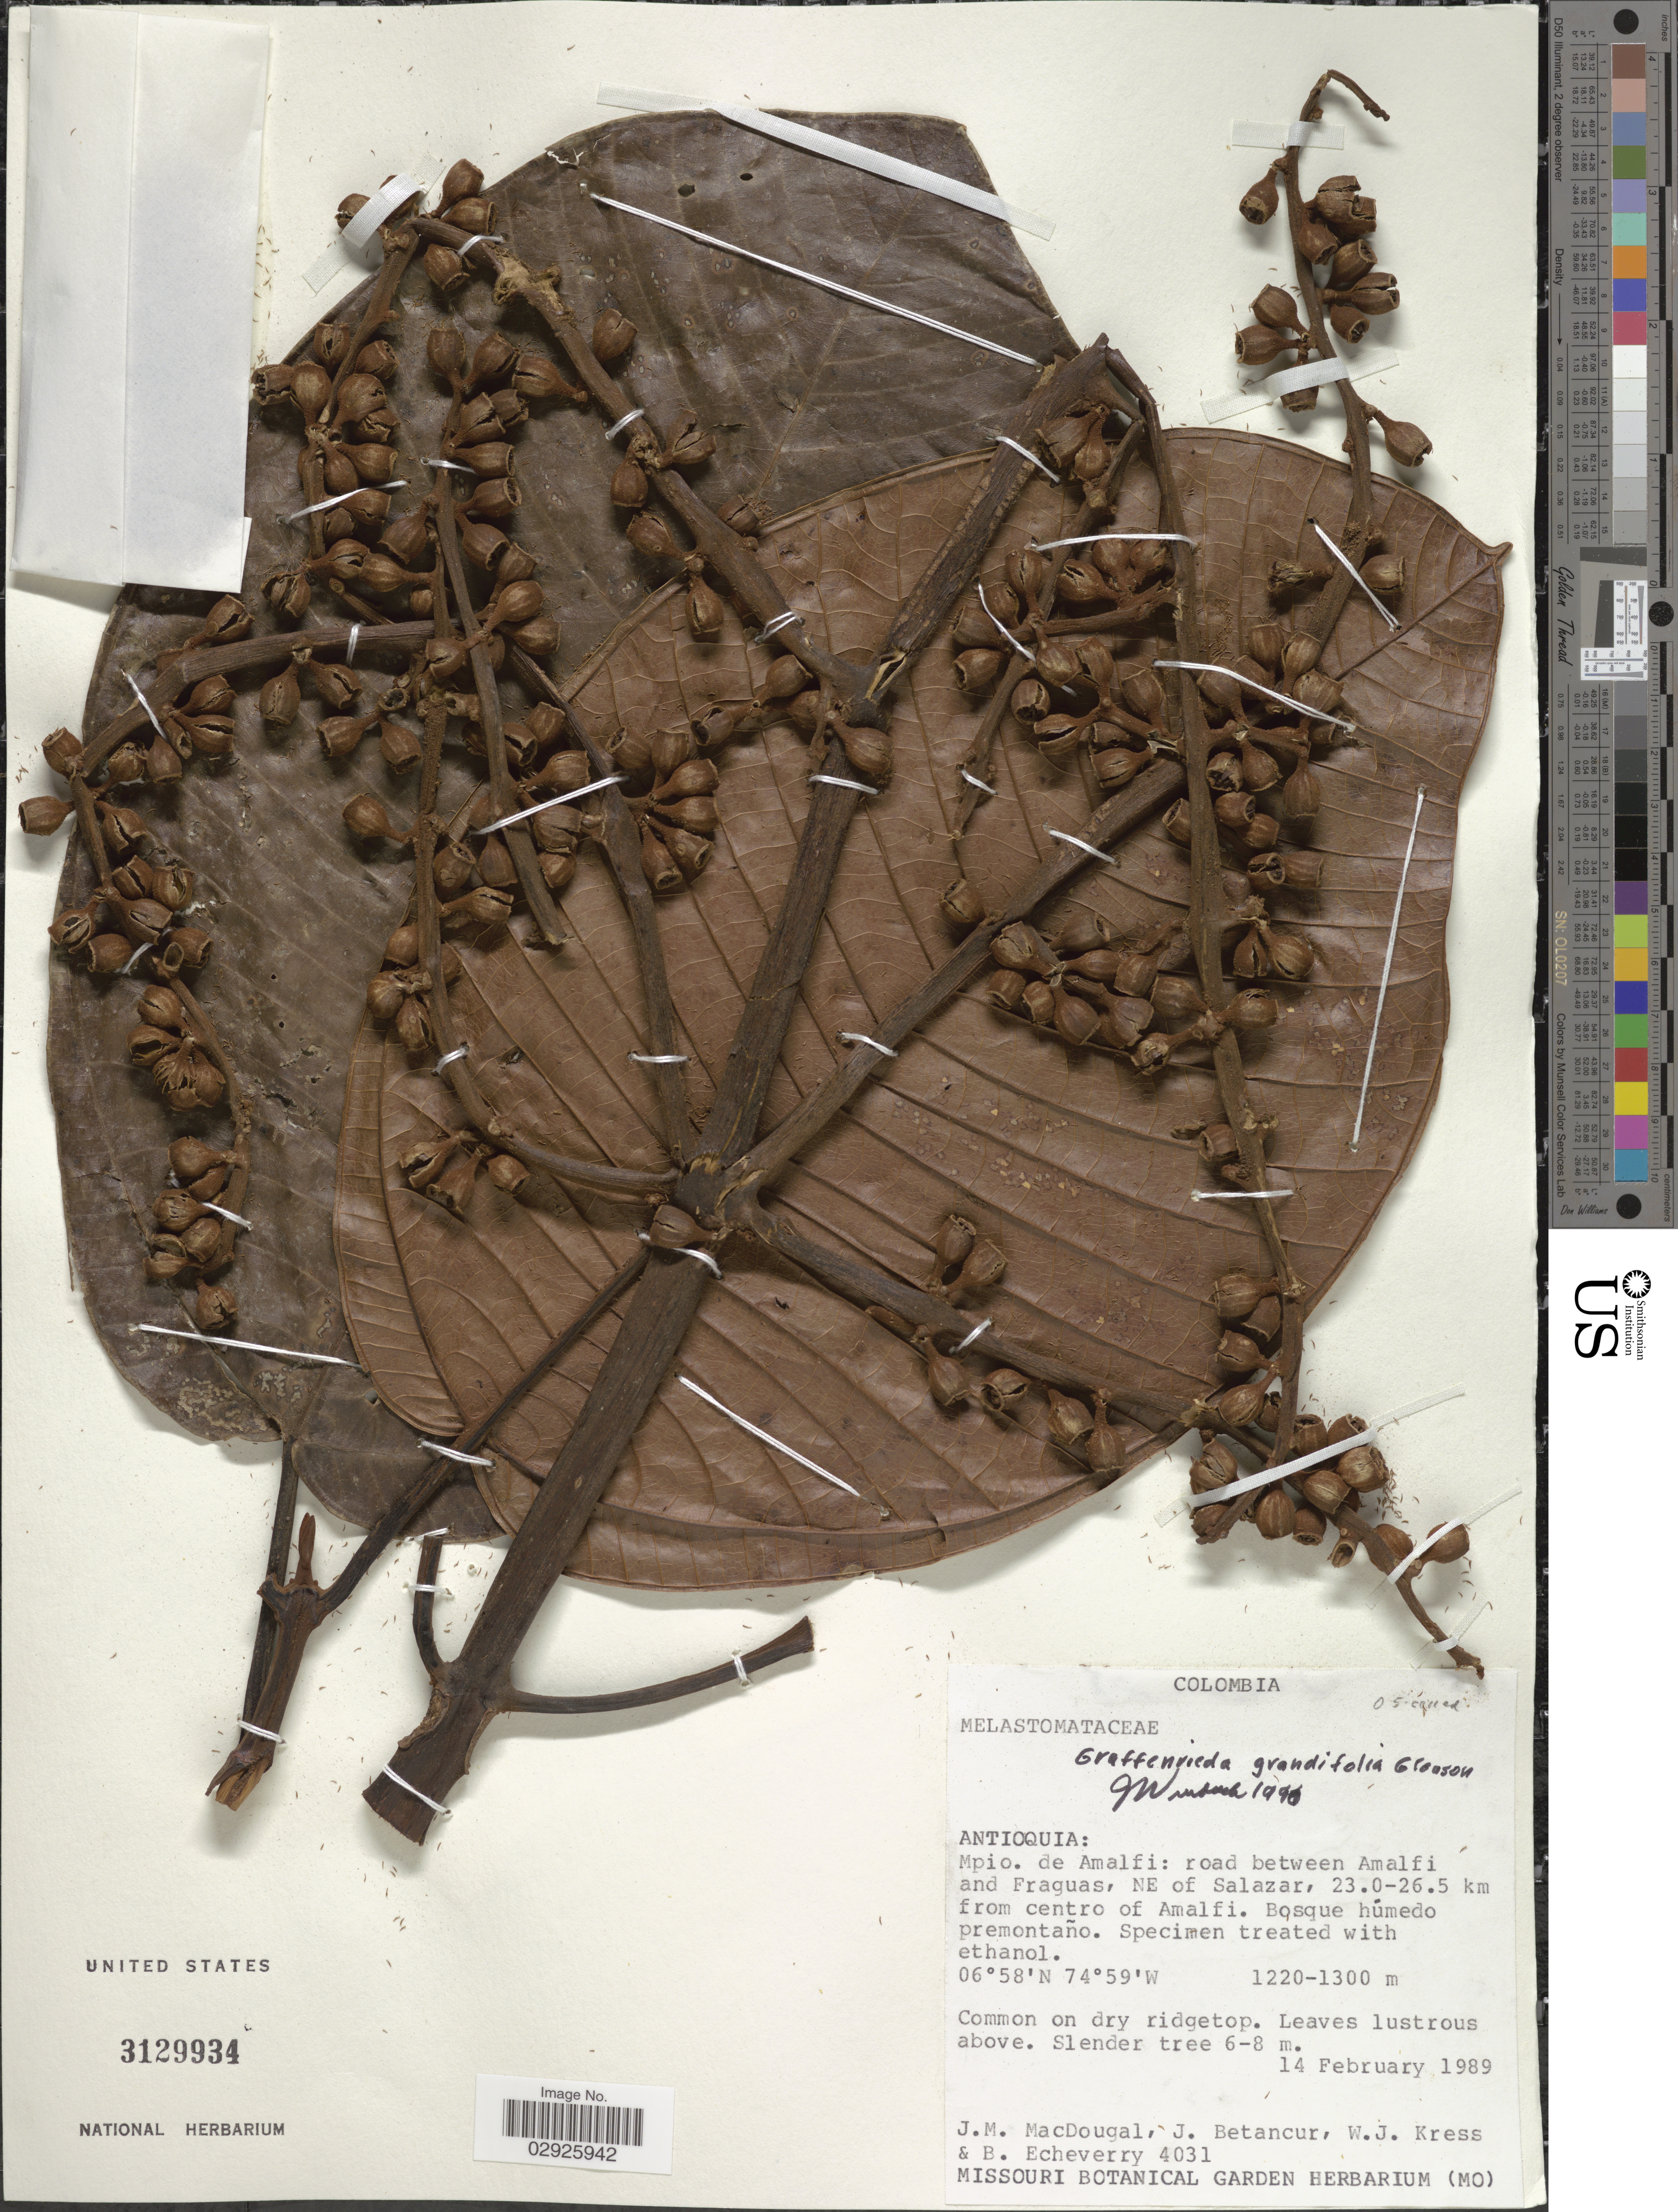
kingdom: Plantae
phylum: Tracheophyta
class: Magnoliopsida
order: Myrtales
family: Melastomataceae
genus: Graffenrieda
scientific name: Graffenrieda sp.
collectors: J. M. MacDougal, J. Betancur, W. J. Kress & B. Echeverry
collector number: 4031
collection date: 1989-02-14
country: Colombia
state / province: Antioquia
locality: Mpio. de Amalfi: road between Amalfi and Fraguas, NE of Salazar, 23.0-26.5 km from centro of Amalfi.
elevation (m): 1220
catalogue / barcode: US 3129934